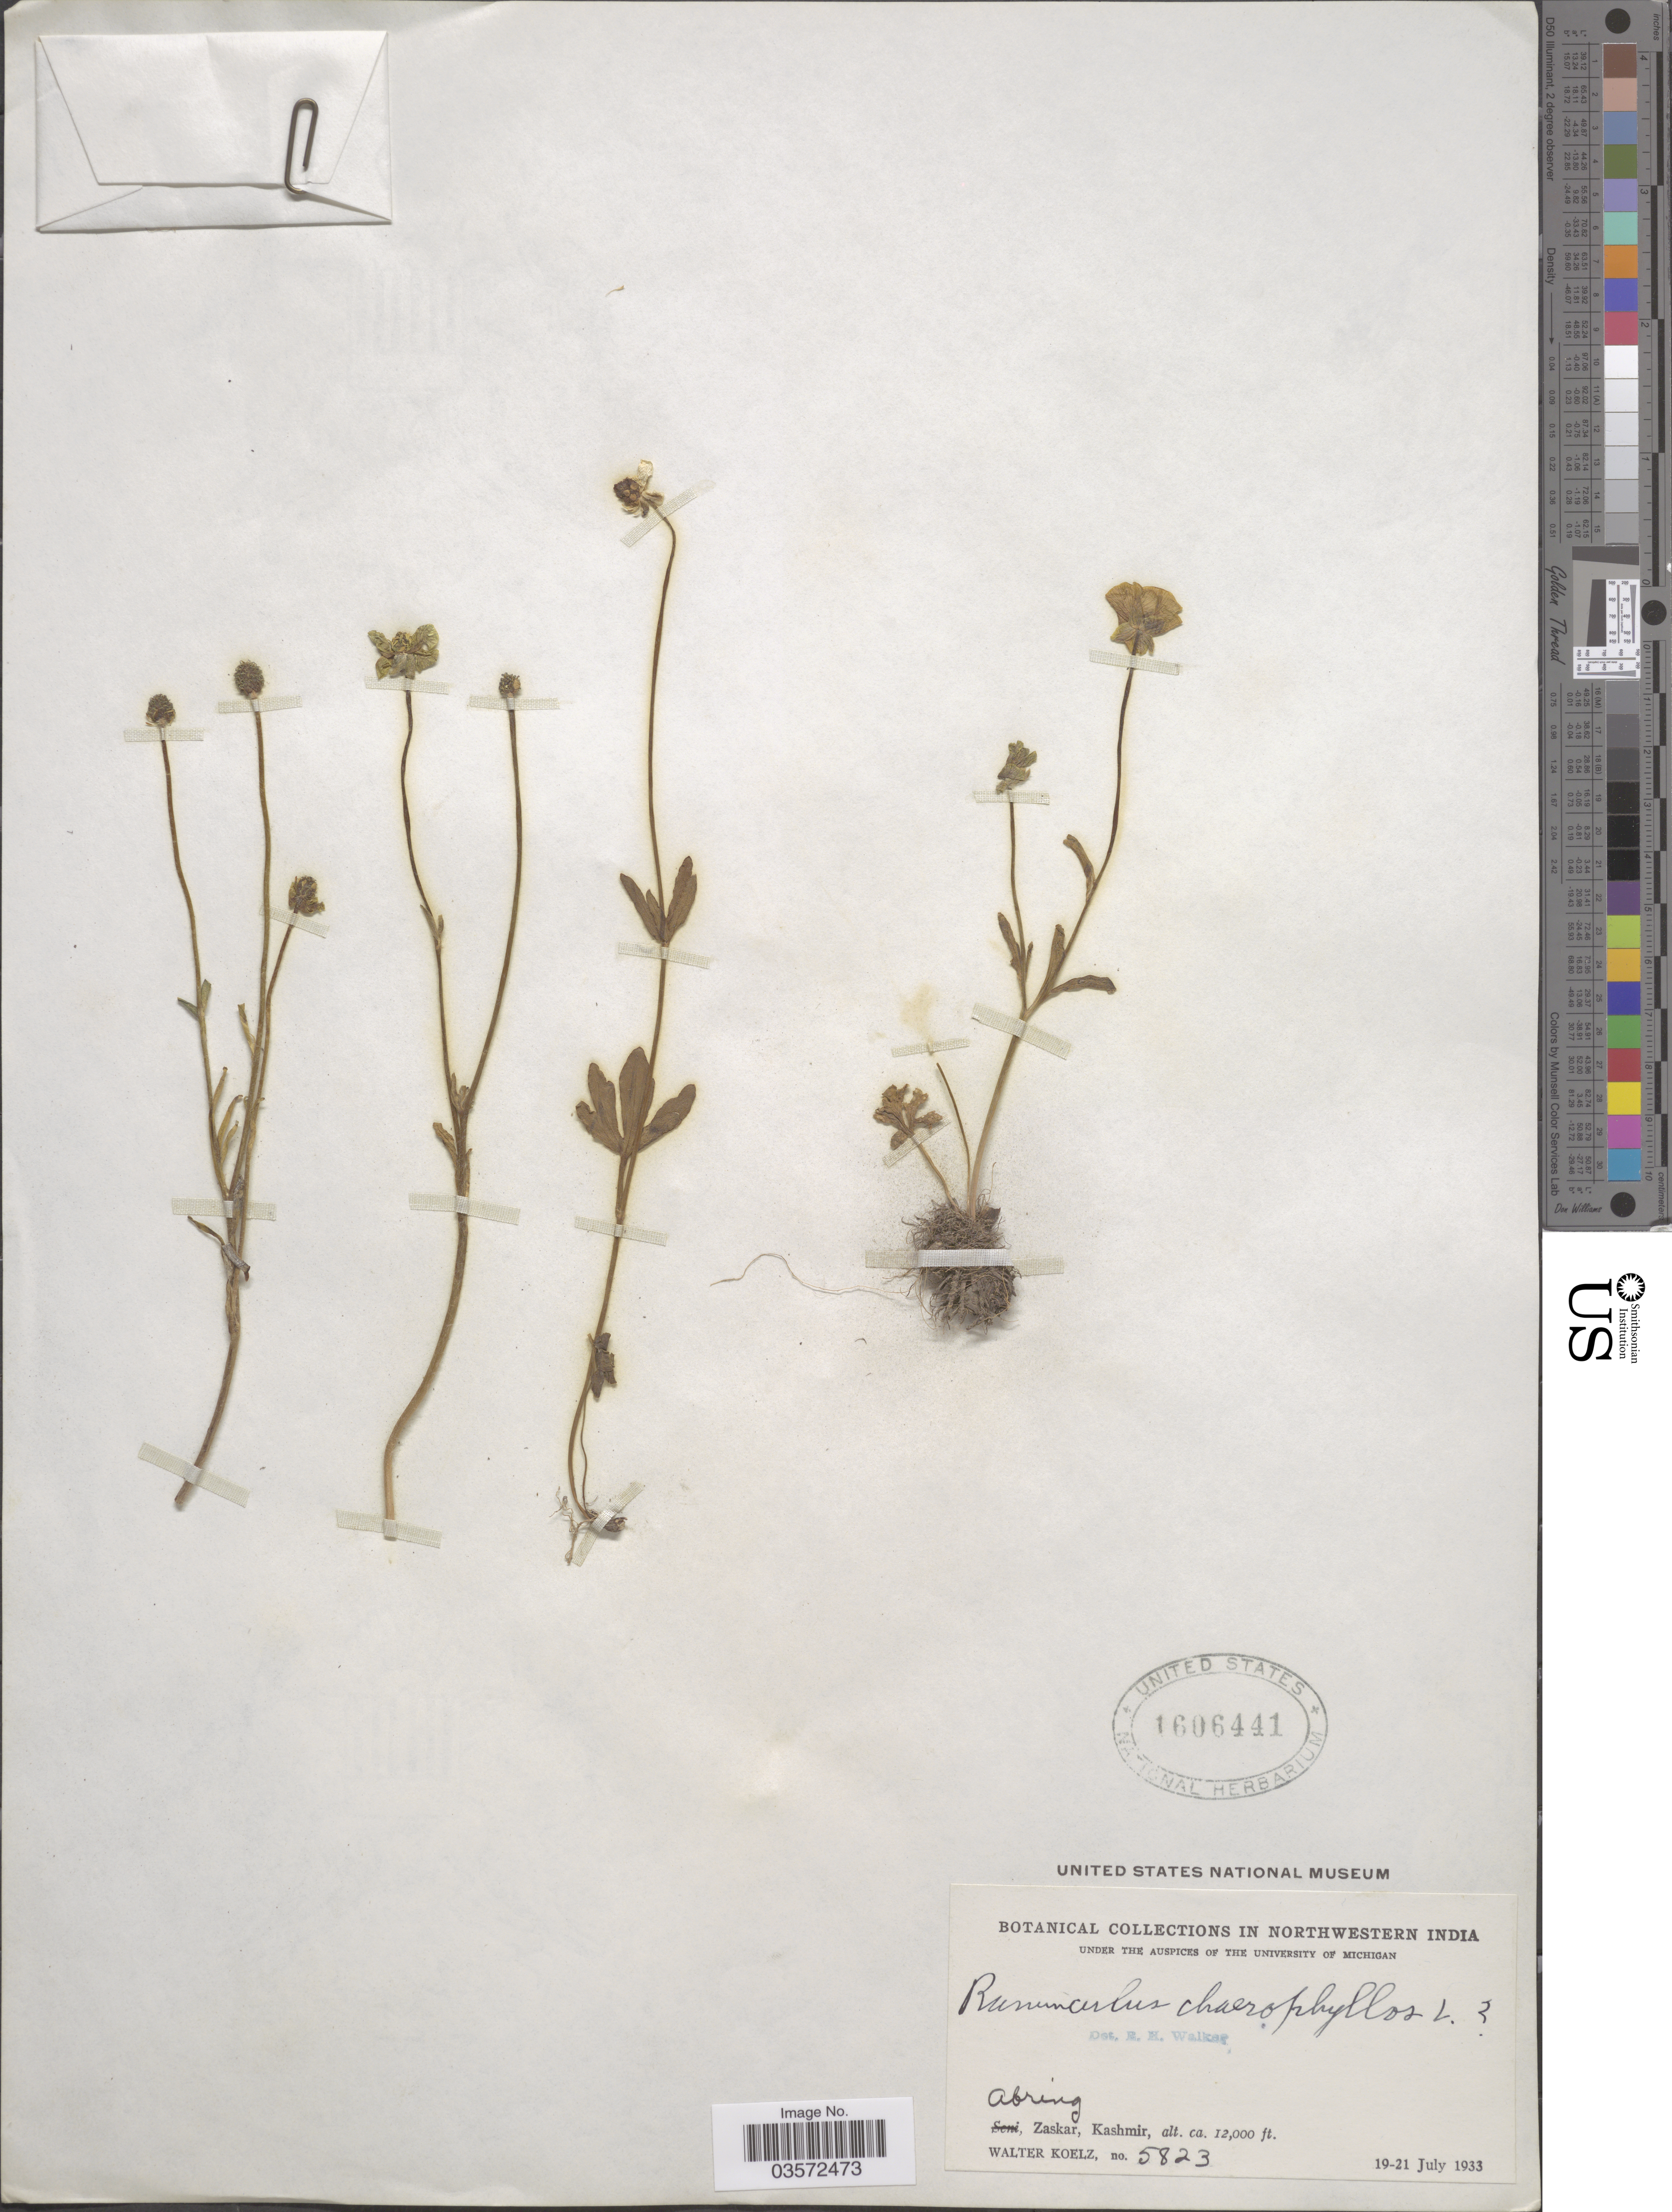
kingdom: Plantae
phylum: Tracheophyta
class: Magnoliopsida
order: Ranunculales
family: Ranunculaceae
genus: Ranunculus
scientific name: Ranunculus chaerophyllos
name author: L.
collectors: W. N. Koelz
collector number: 5823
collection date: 1933-07-19/1933-07-21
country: India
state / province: Jammu and Kashmir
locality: Northwestern India. Abring. Zaskar, Kashmir.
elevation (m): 3658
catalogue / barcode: US 1606441